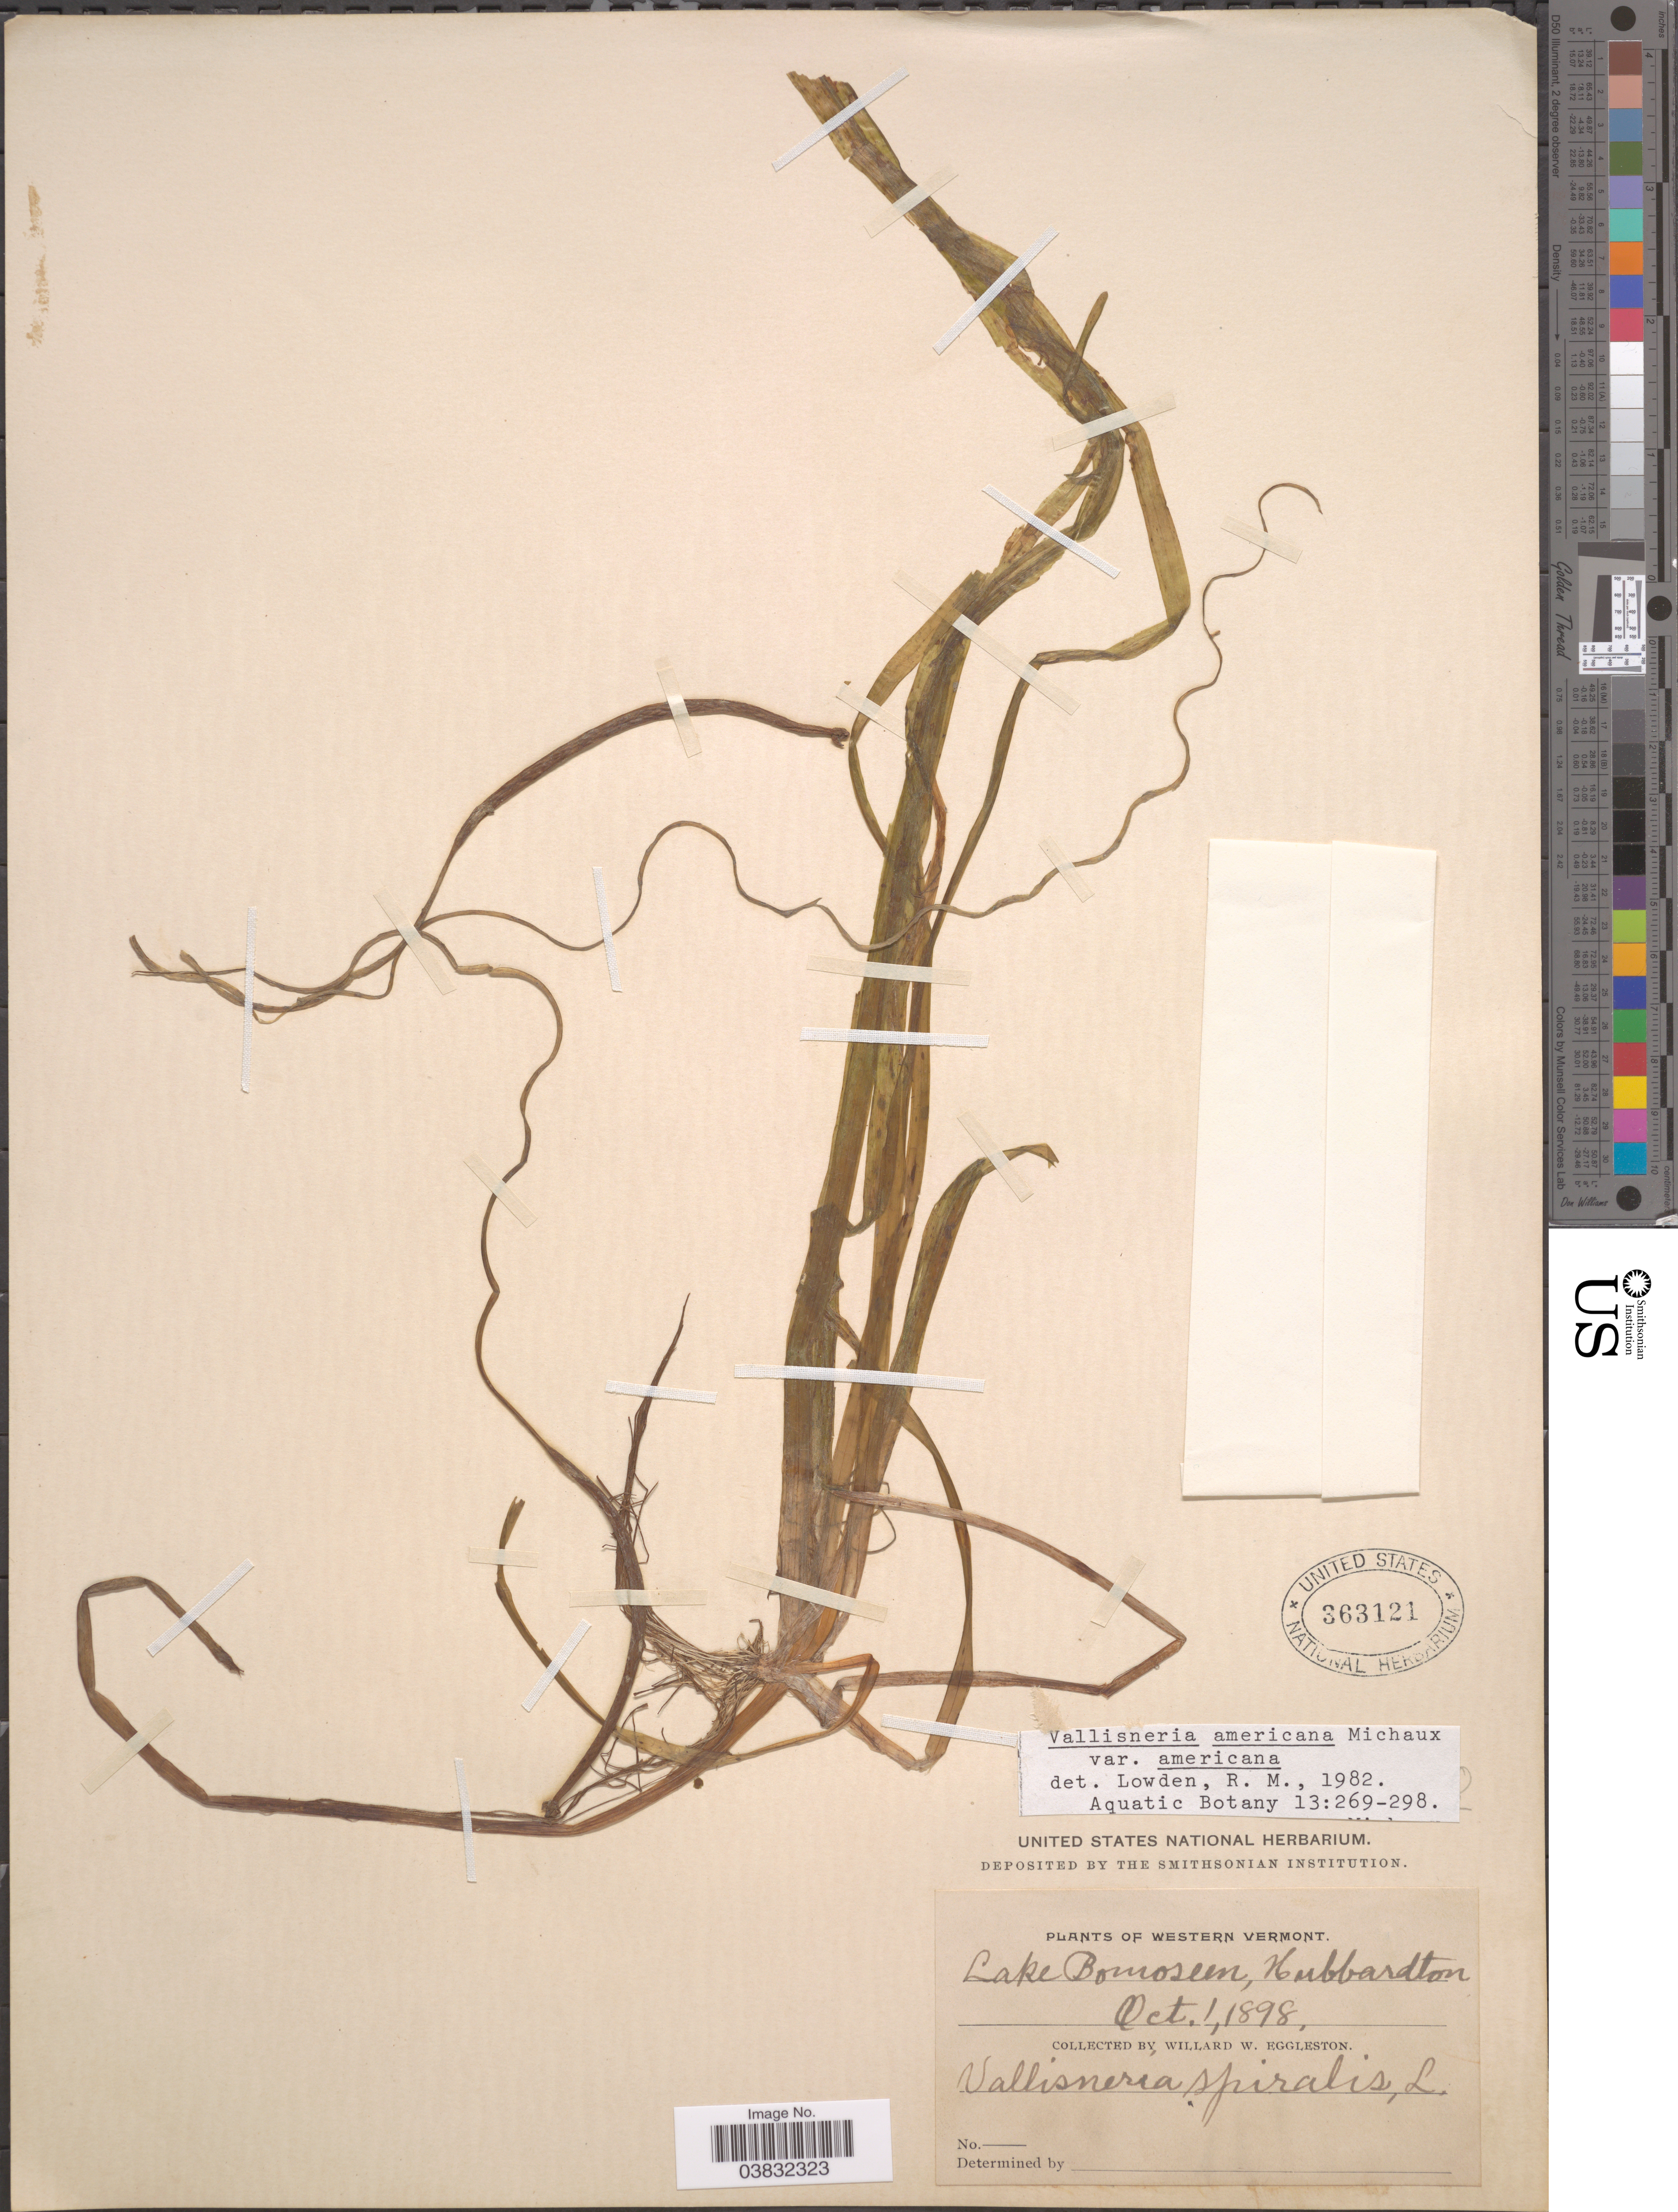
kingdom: Plantae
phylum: Tracheophyta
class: Liliopsida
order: Alismatales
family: Hydrocharitaceae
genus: Vallisneria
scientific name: Vallisneria americana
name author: Michx.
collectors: W. W. Eggleston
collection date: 1898-10-01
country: United States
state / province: Vermont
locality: Western Vermont. Lake Bomoseen, Hubbardton.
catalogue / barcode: US 363121